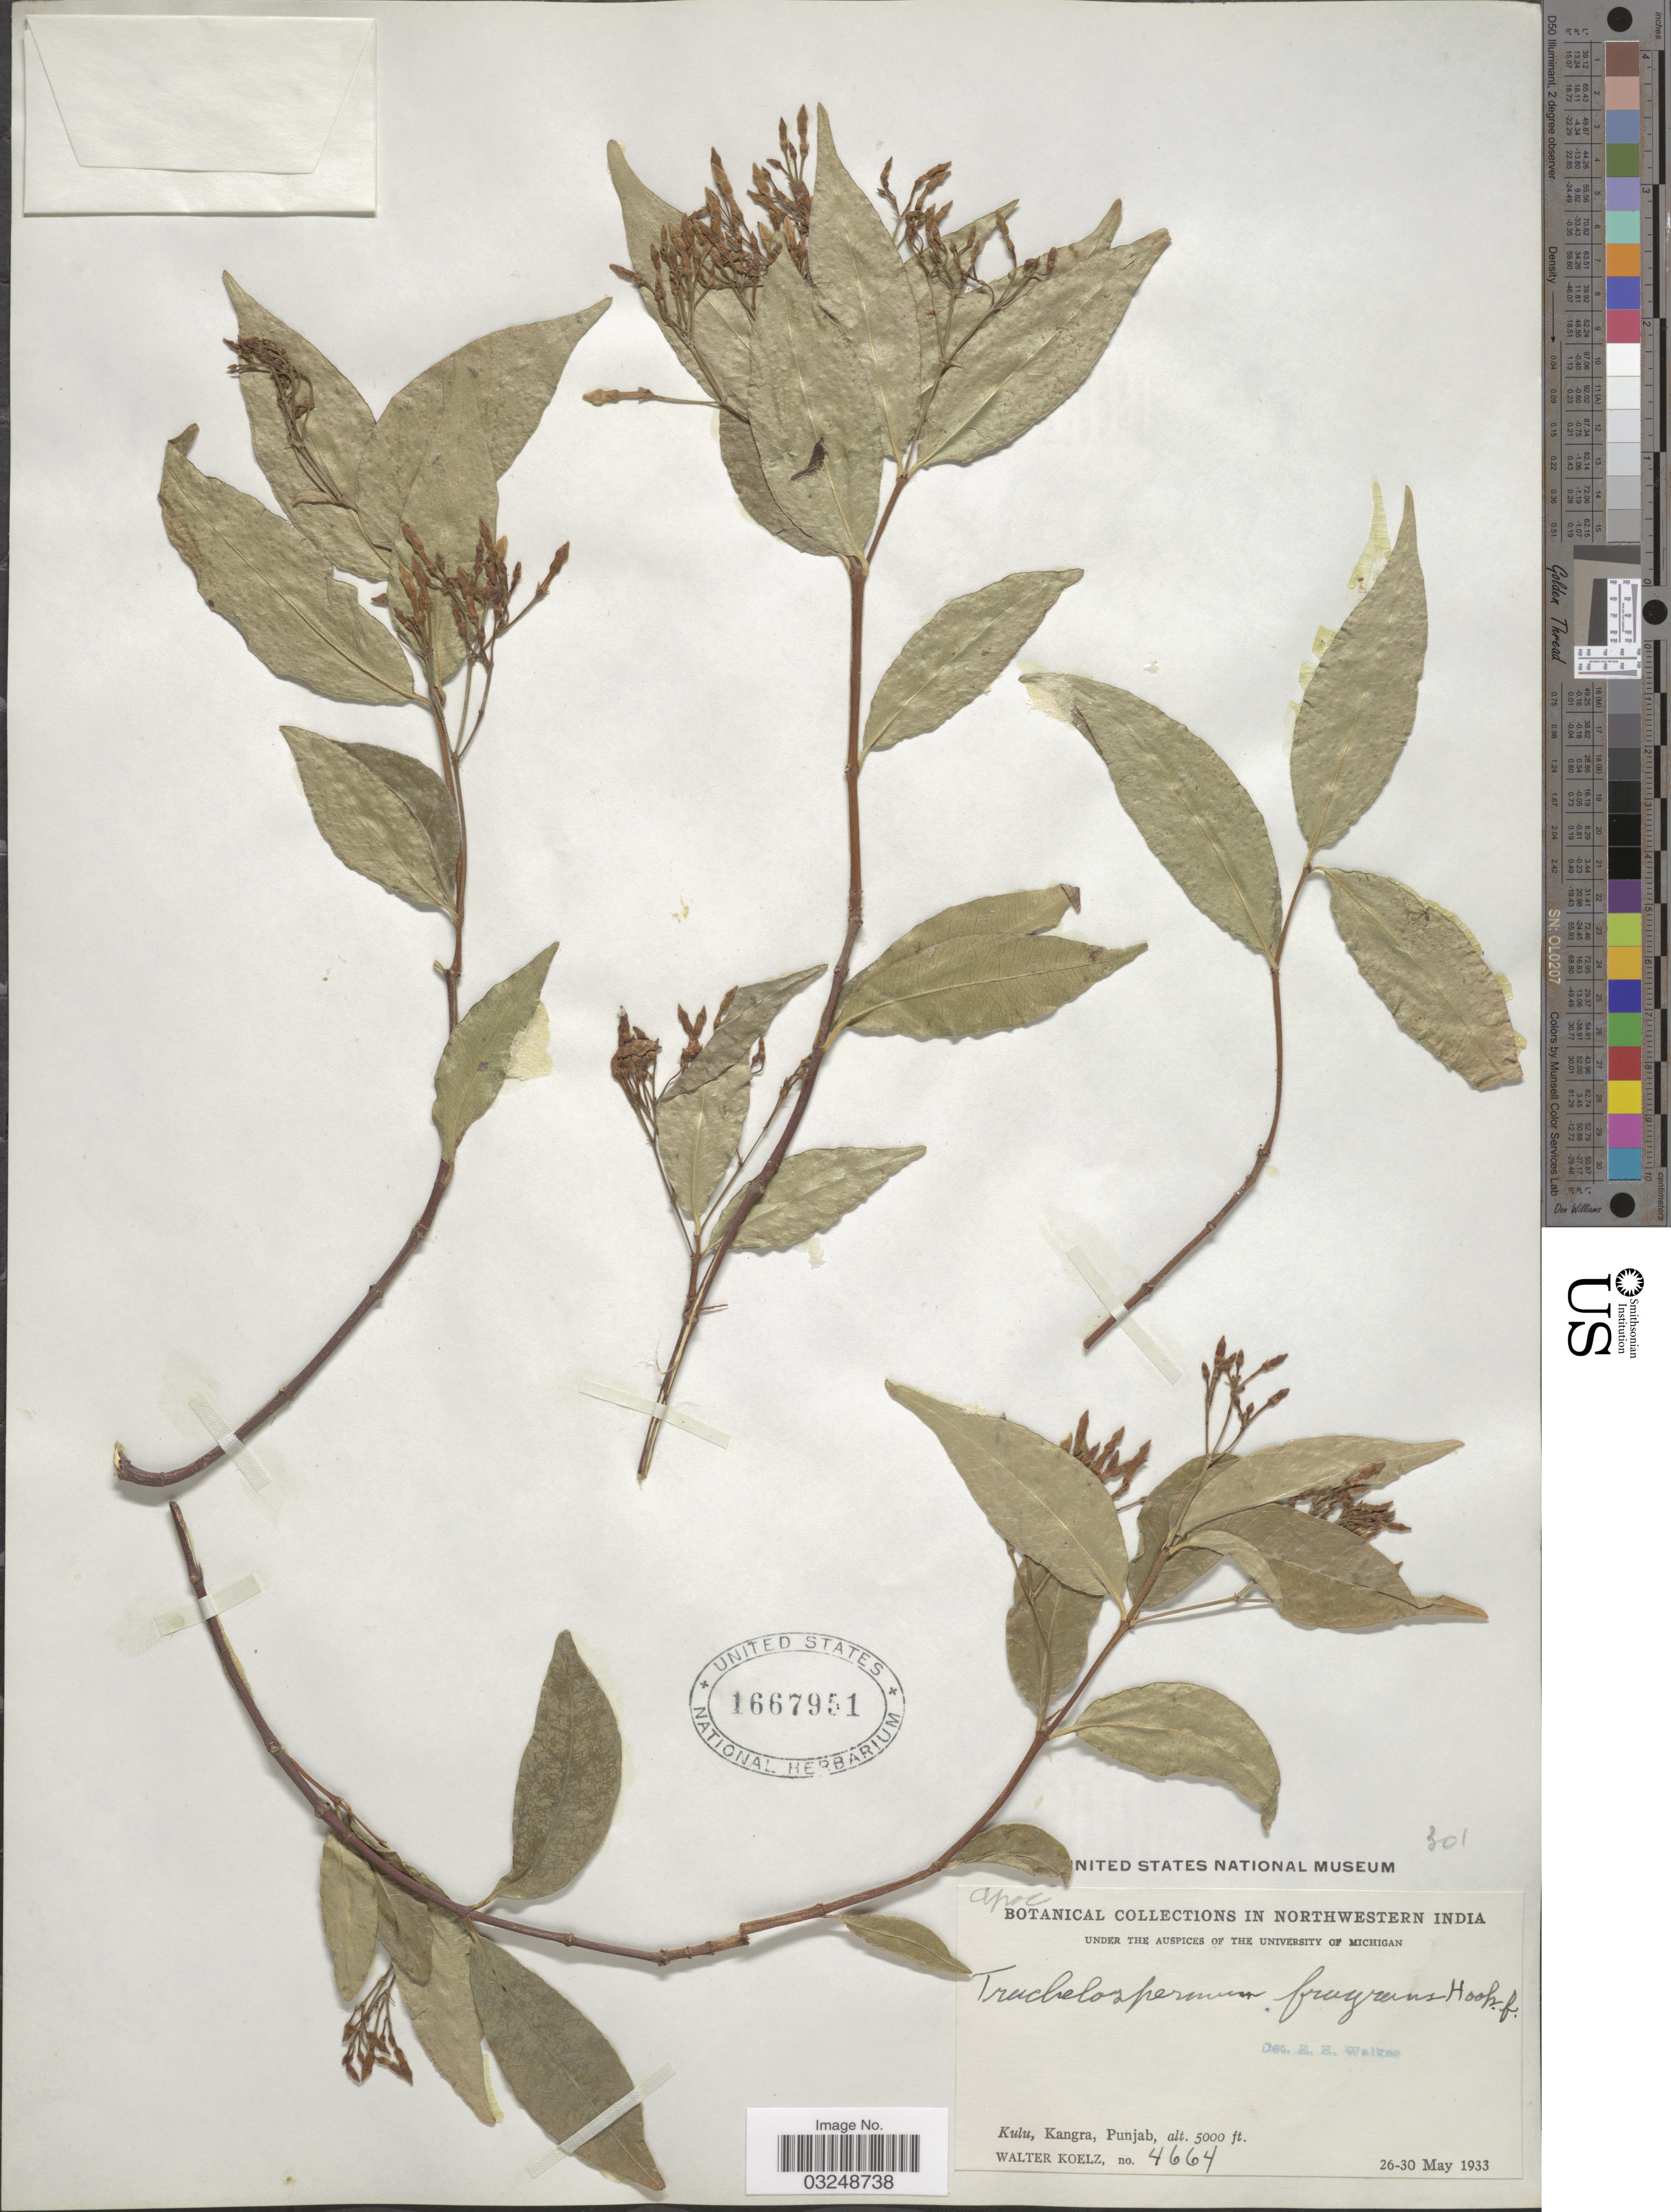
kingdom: Plantae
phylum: Tracheophyta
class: Magnoliopsida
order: Gentianales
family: Apocynaceae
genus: Trachelospermum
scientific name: Trachelospermum fragrans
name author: (Wall. ex G. Don) Hook. f.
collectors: W. N. Koelz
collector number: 4664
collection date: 1933-05-26/1933-05-30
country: India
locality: Northwestern India, Kulu, Kangra, Punjab.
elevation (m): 1524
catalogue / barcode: US 1667951